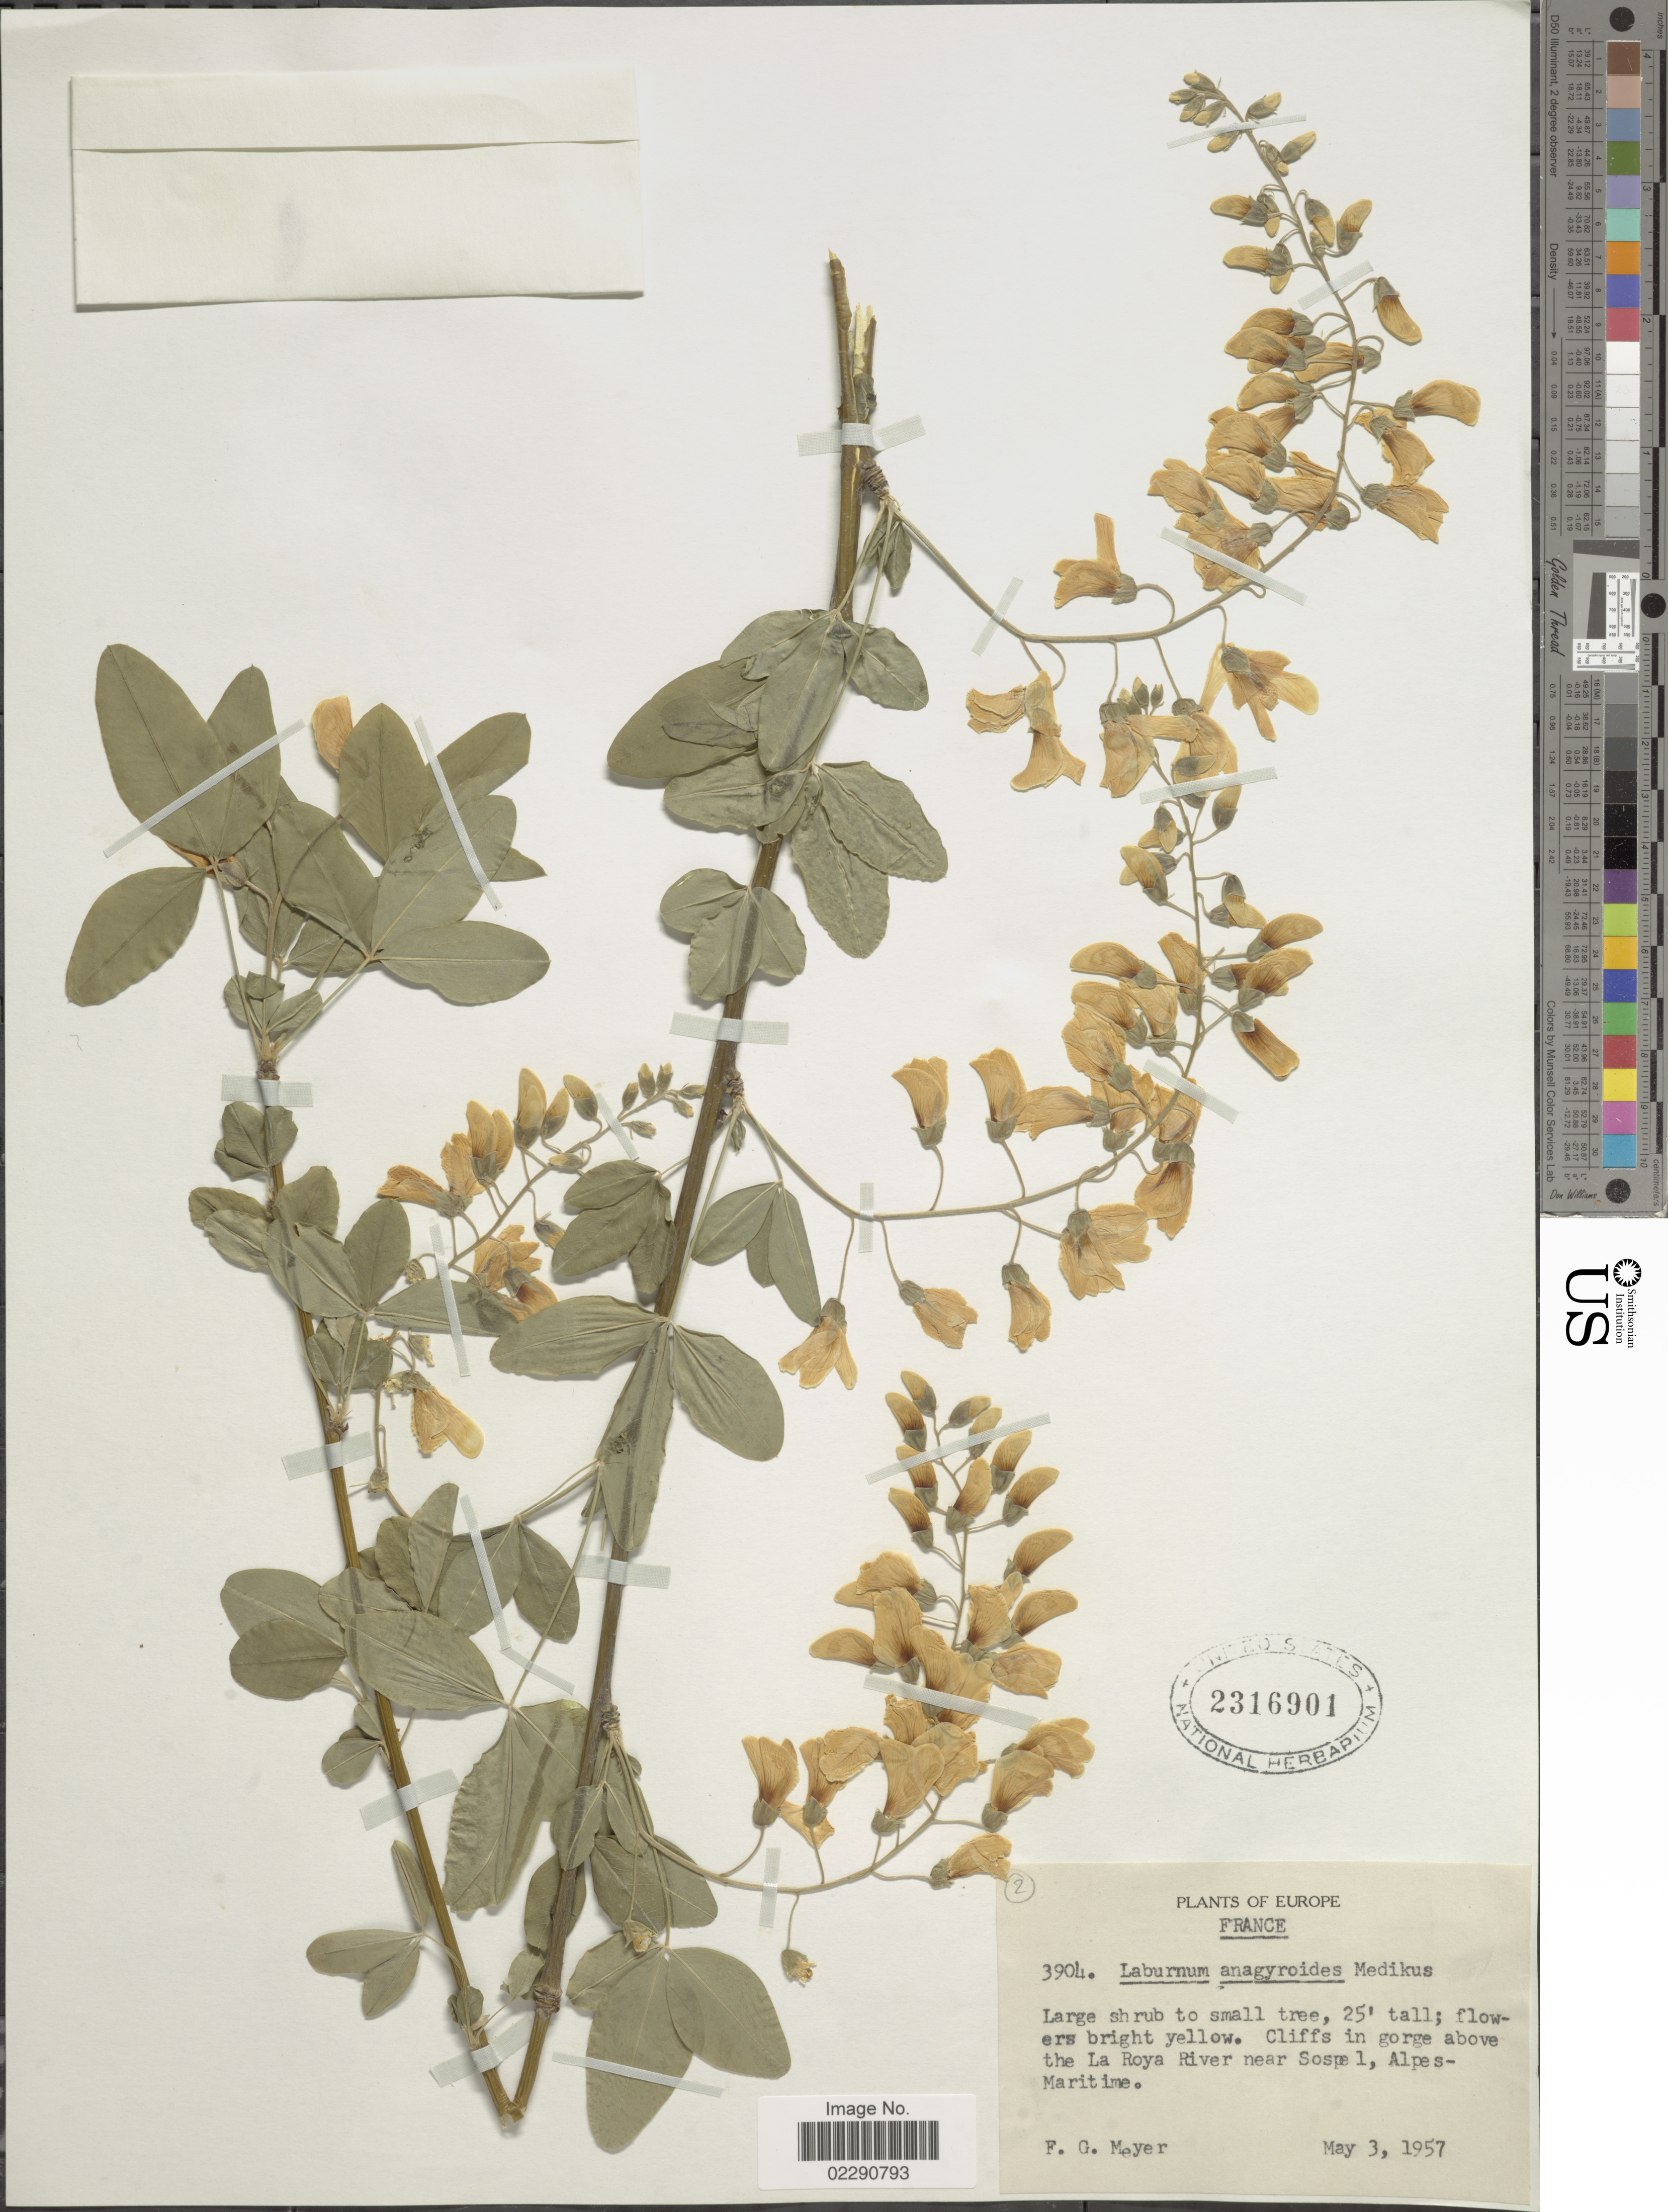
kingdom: Plantae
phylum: Tracheophyta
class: Magnoliopsida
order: Fabales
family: Fabaceae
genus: Laburnum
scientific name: Laburnum anagyroides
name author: Medik.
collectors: F. G. Meyer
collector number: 3904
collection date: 1957-05-03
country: France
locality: Europe, above the La Roya River near Sospel, Alpes-Maritime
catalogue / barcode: US 2316901